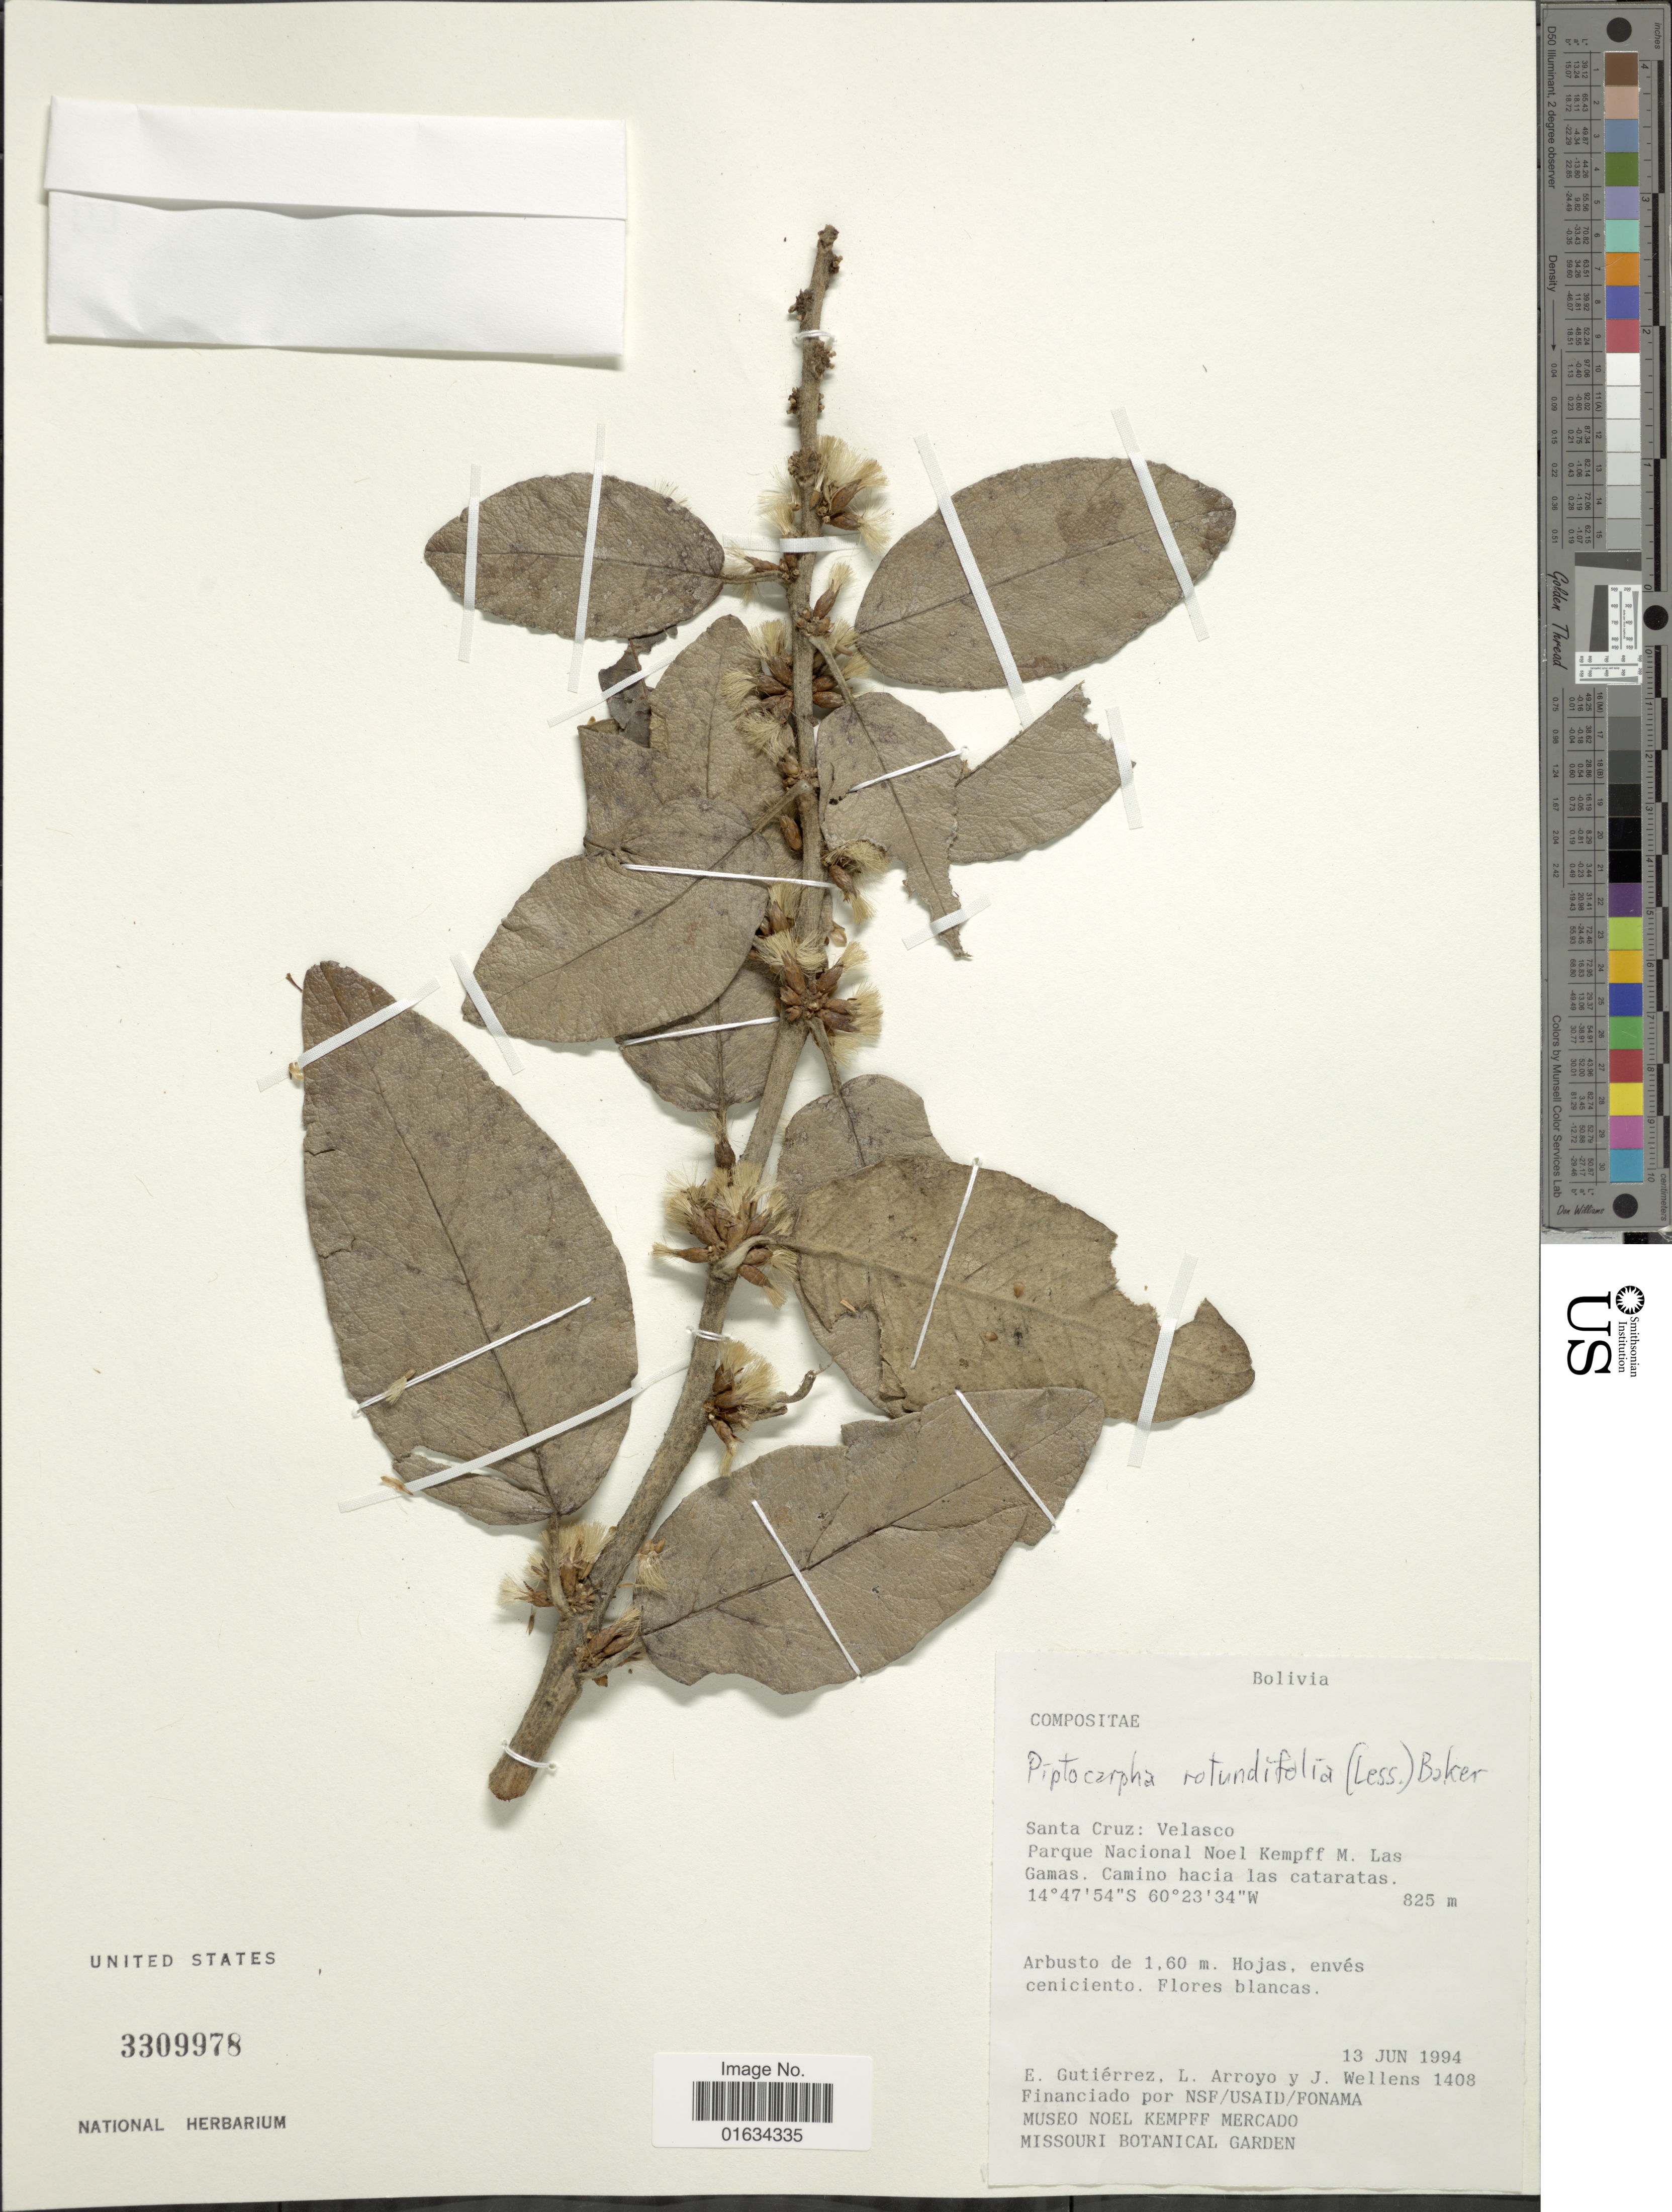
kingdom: Plantae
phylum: Tracheophyta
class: Magnoliopsida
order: Asterales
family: Asteraceae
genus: Piptocarpha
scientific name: Piptocarpha rotundifolia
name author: (Less.) Baker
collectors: E. Gutiérrez, L. Arroyo & J. Wellens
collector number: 1408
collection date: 1994-06-13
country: Bolivia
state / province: Santa Cruz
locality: Velasco. Parque Nacional Noel Kempff M. Las Gamas. Camino hacia las cataratas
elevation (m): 825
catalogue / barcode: US 3309978